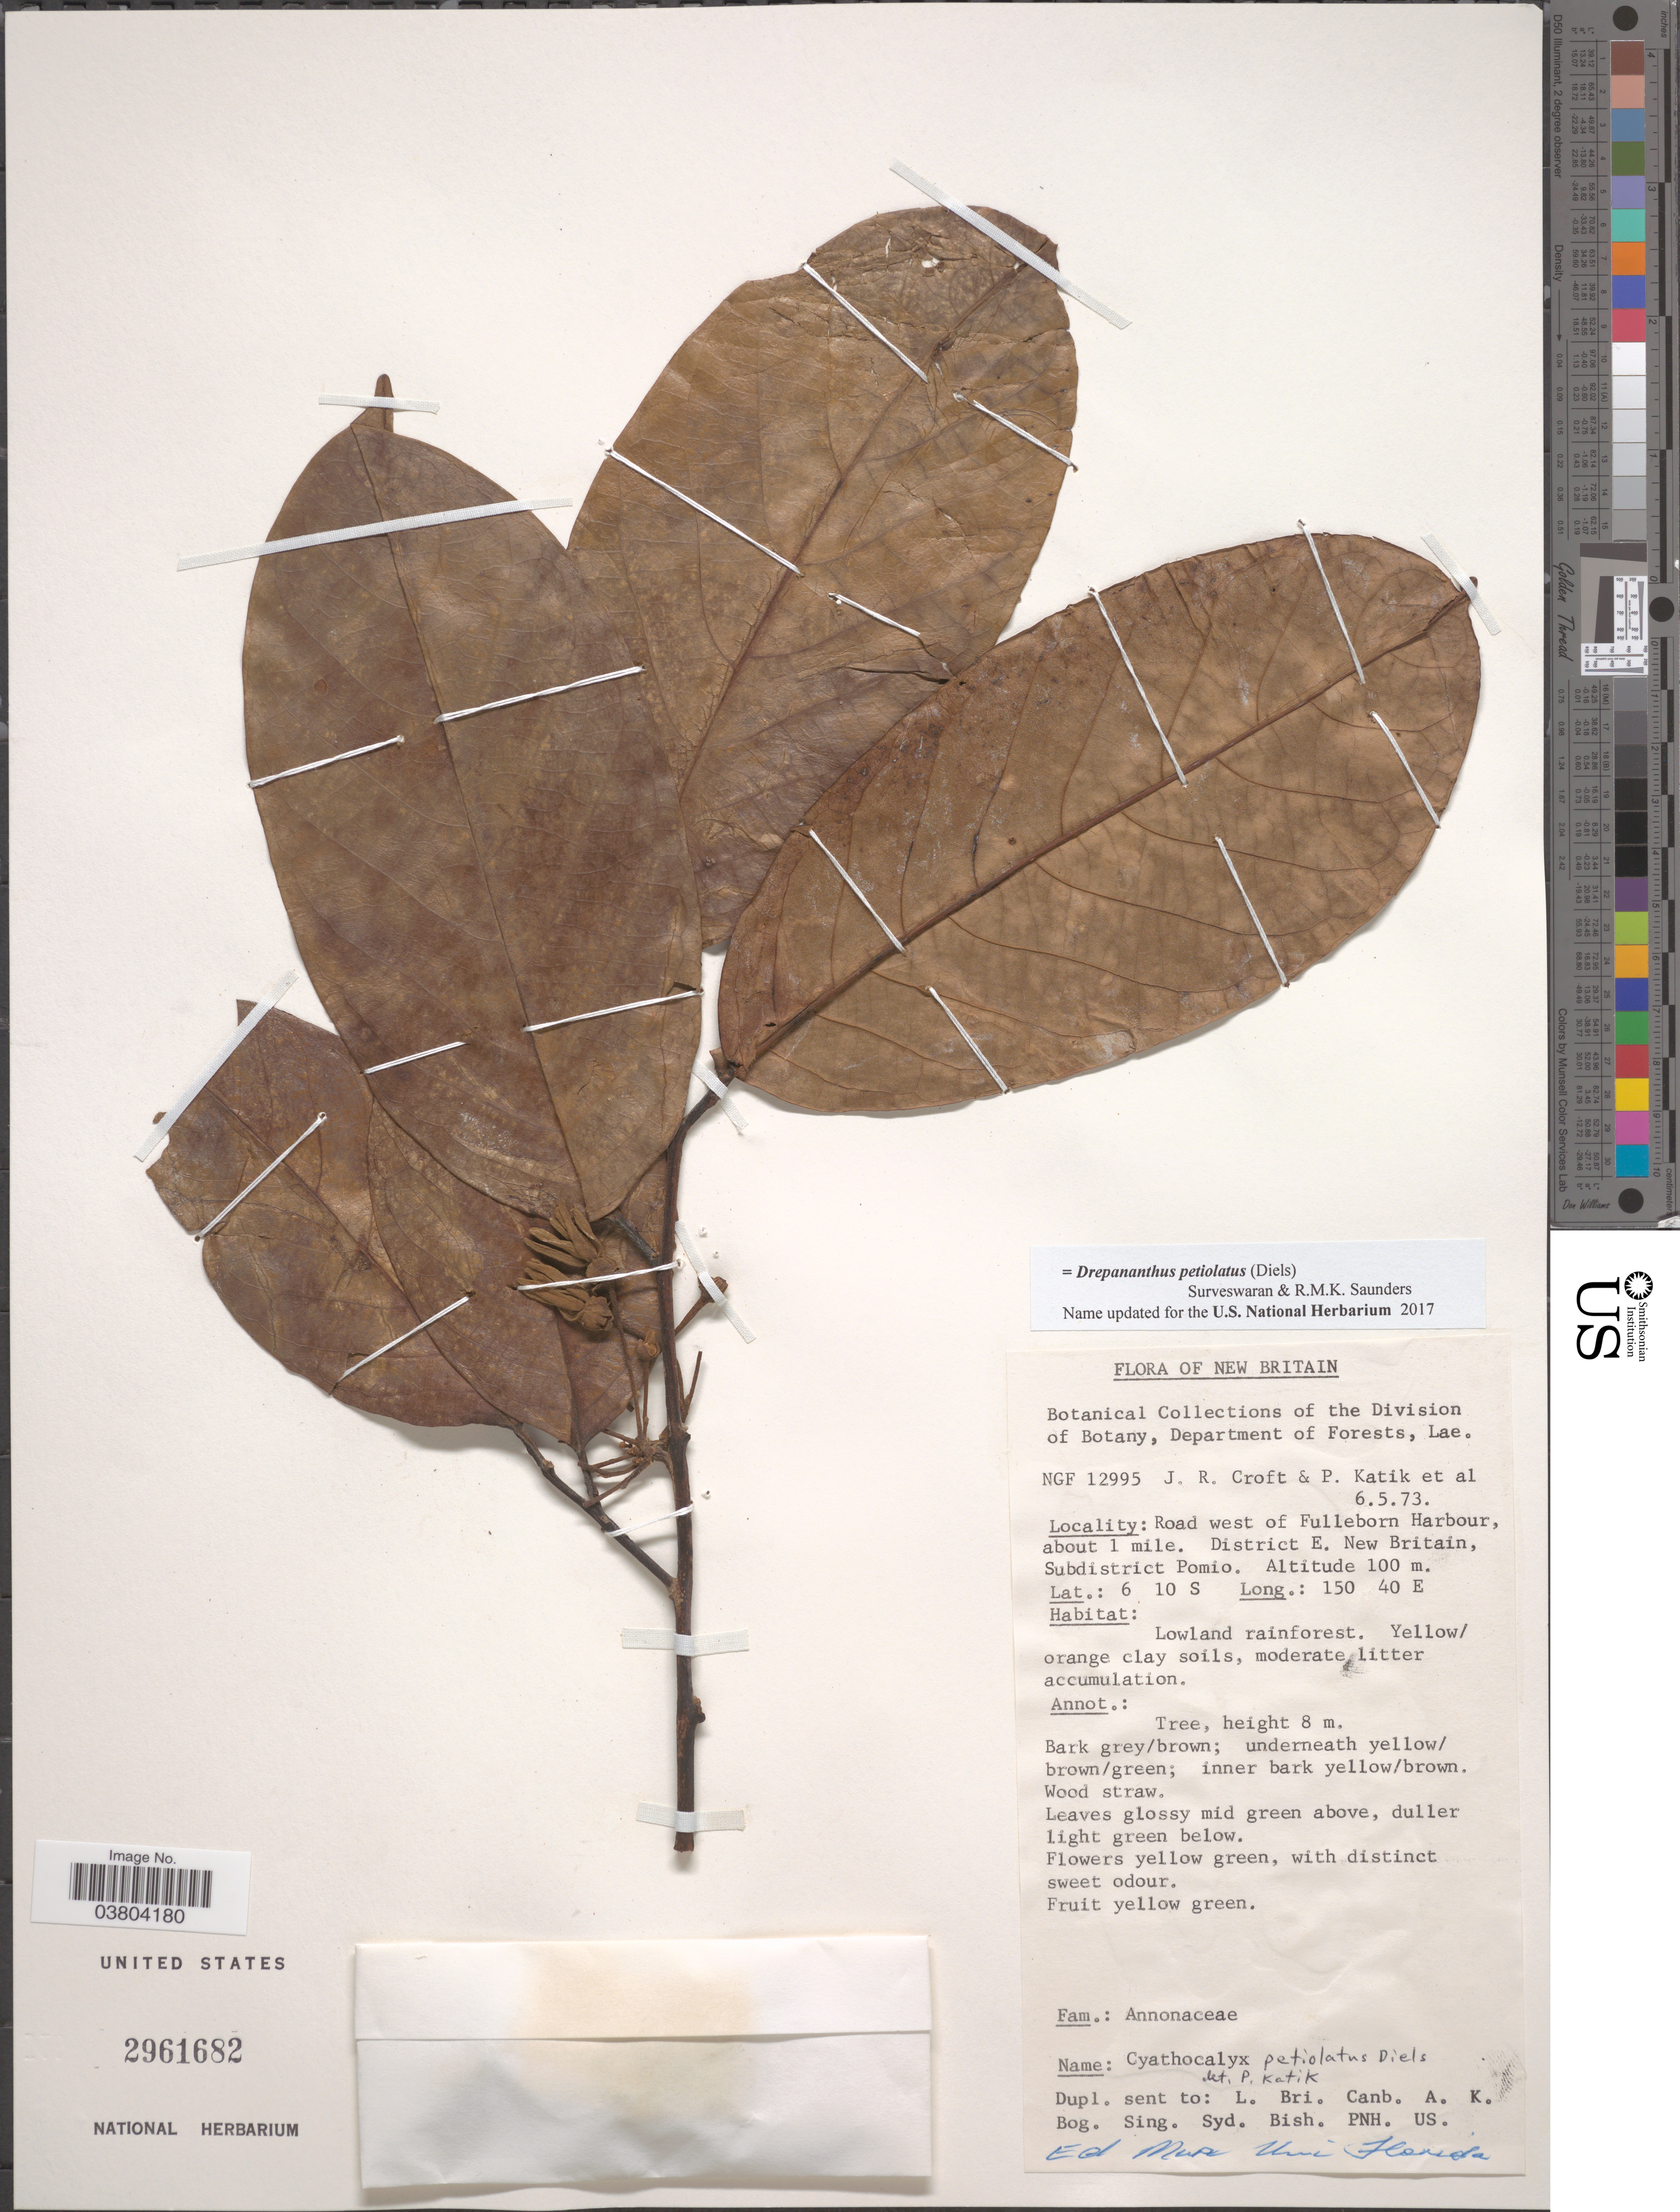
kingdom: Plantae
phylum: Tracheophyta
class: Magnoliopsida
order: Magnoliales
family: Annonaceae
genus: Drepananthus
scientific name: Drepananthus petiolatus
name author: (Diels) Surveswaran & R.M.K. Saunders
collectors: J. R. Croft, P. Katik & et al.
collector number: NGF 12995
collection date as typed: Transcribed d/m/y: 6/5/73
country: Papua New Guinea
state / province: East New Britain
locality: New Britain. [unsure placement] Road west of Fulleborn Harbour, about 1 mile. District E. New Britain, Subdistrict Pomio.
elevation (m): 100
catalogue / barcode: US 2961682